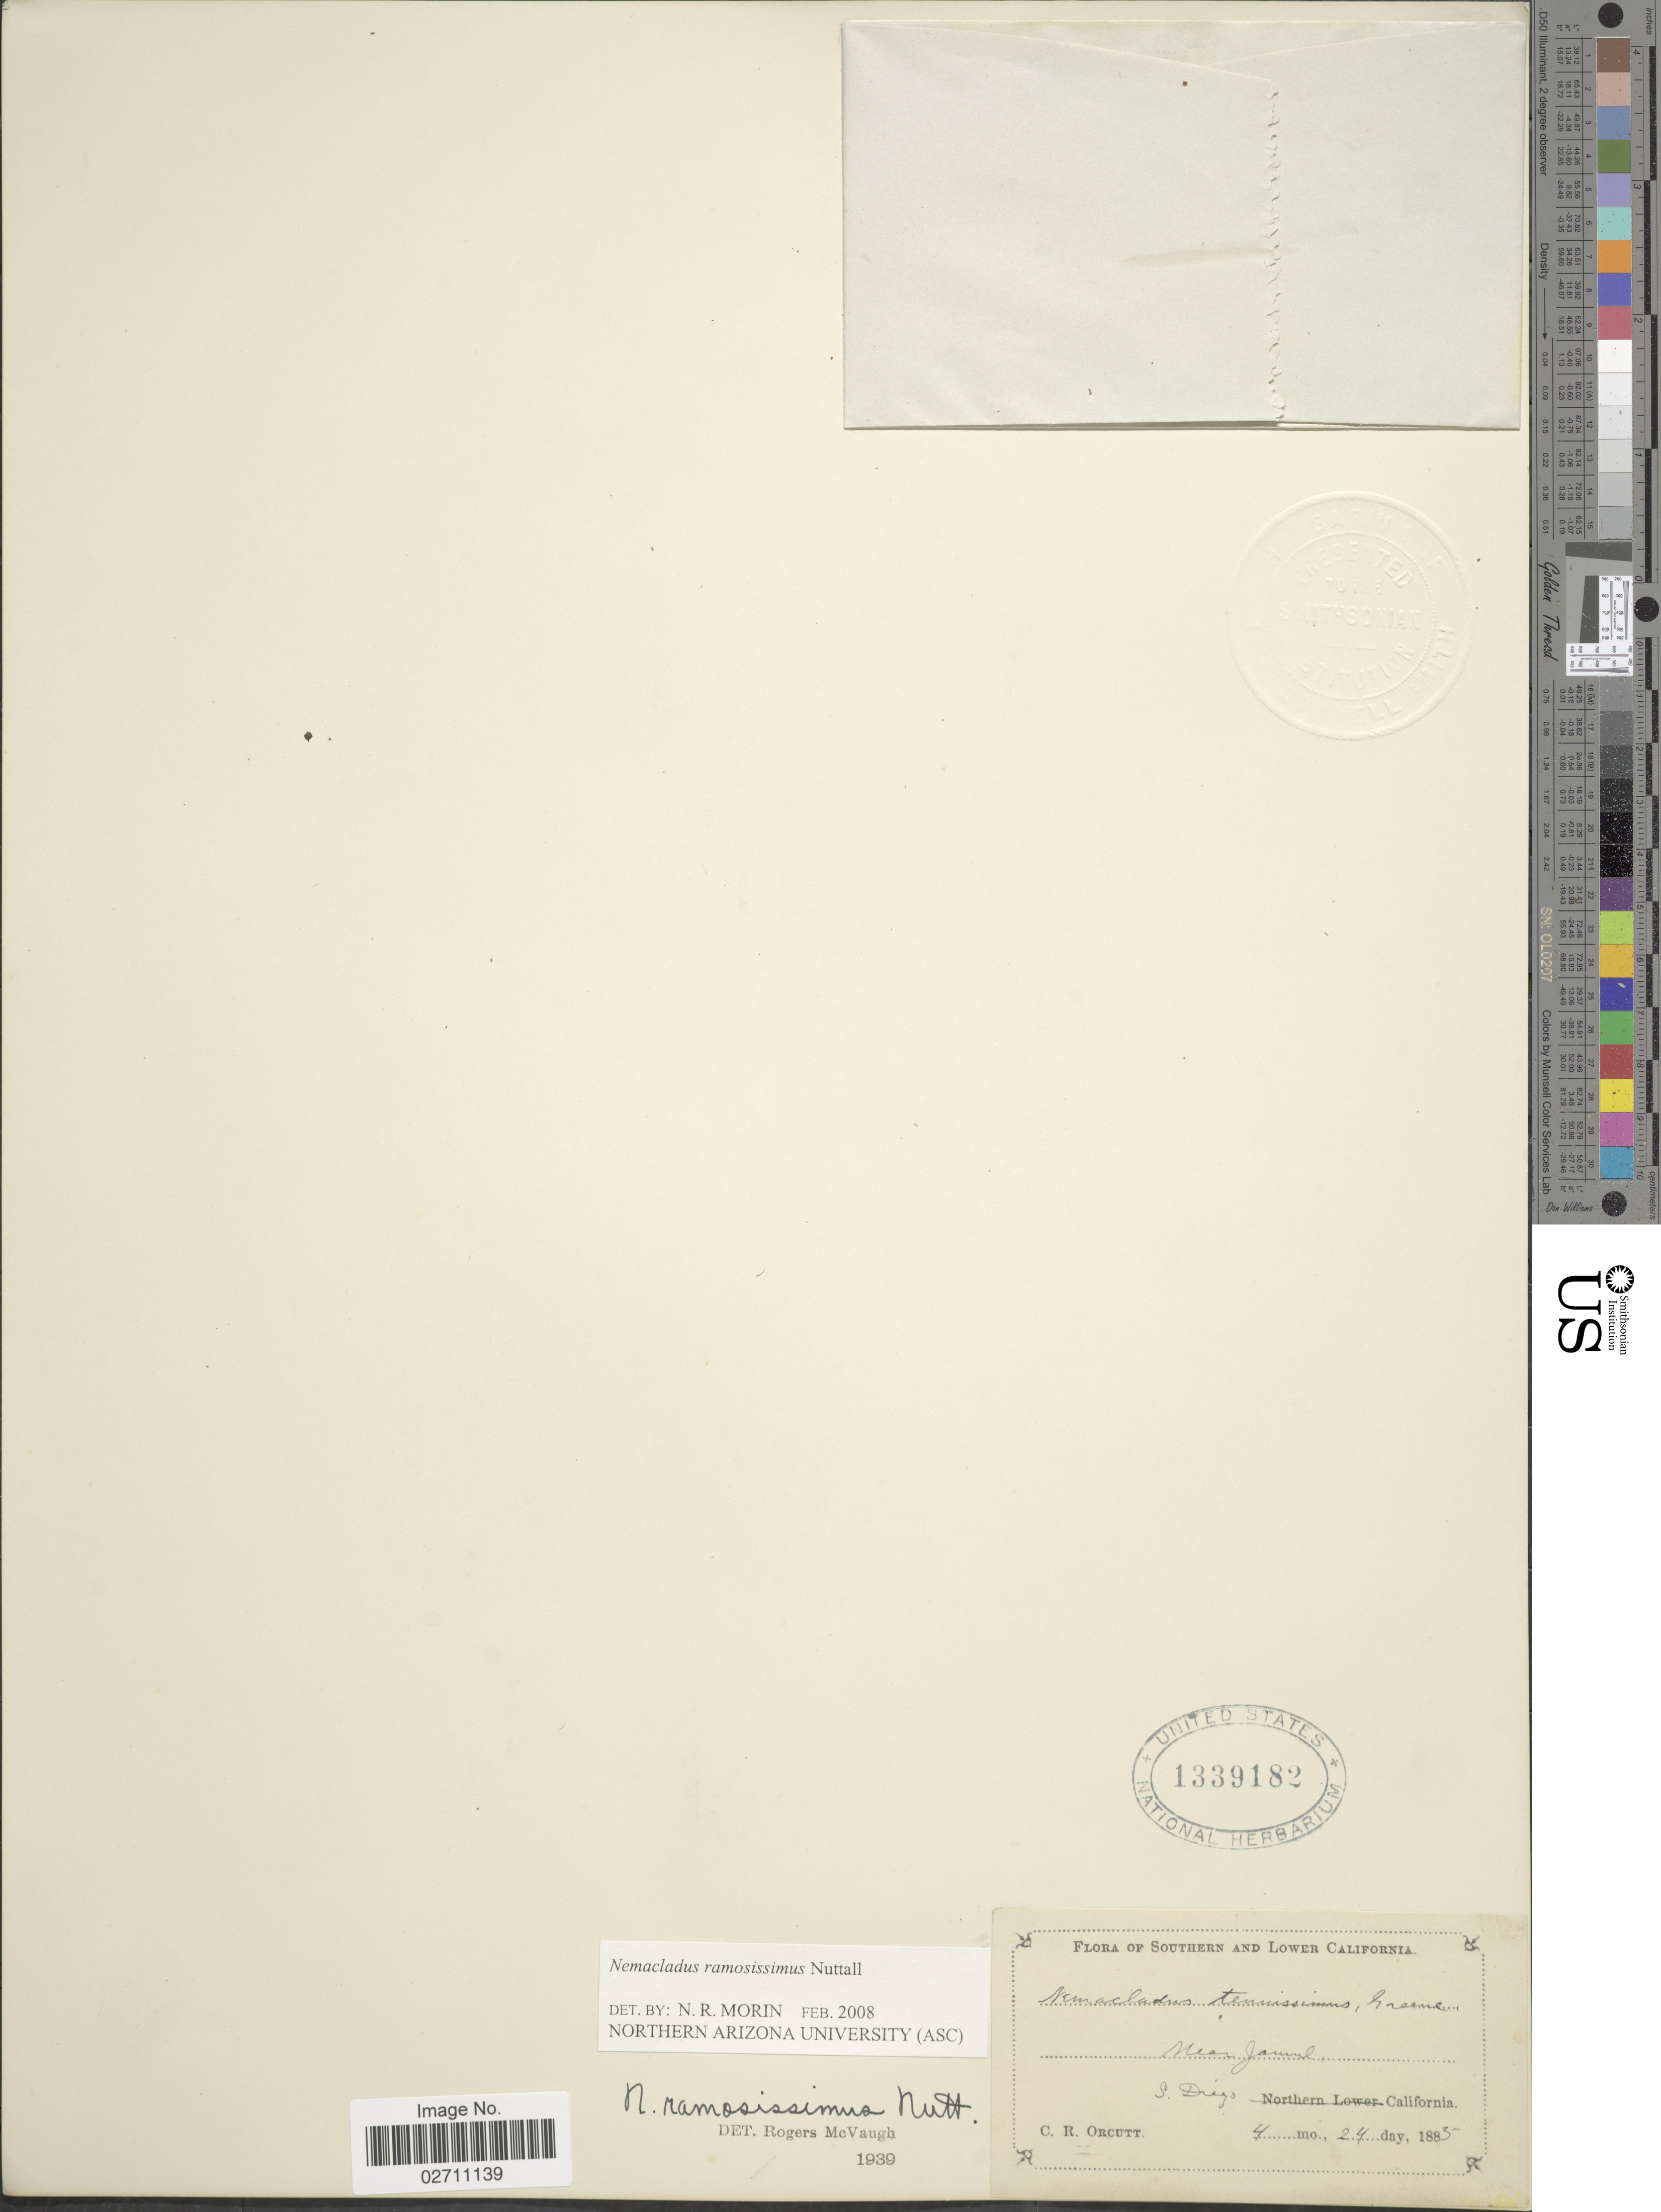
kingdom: Plantae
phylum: Tracheophyta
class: Magnoliopsida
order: Asterales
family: Campanulaceae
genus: Nemacladus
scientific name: Nemacladus ramosissimus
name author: Nutt.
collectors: C. R. Orcutt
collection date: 1885-04-24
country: United States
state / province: California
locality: Southern and Lower California, near Jamul, S. Diego.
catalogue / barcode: US 1339182